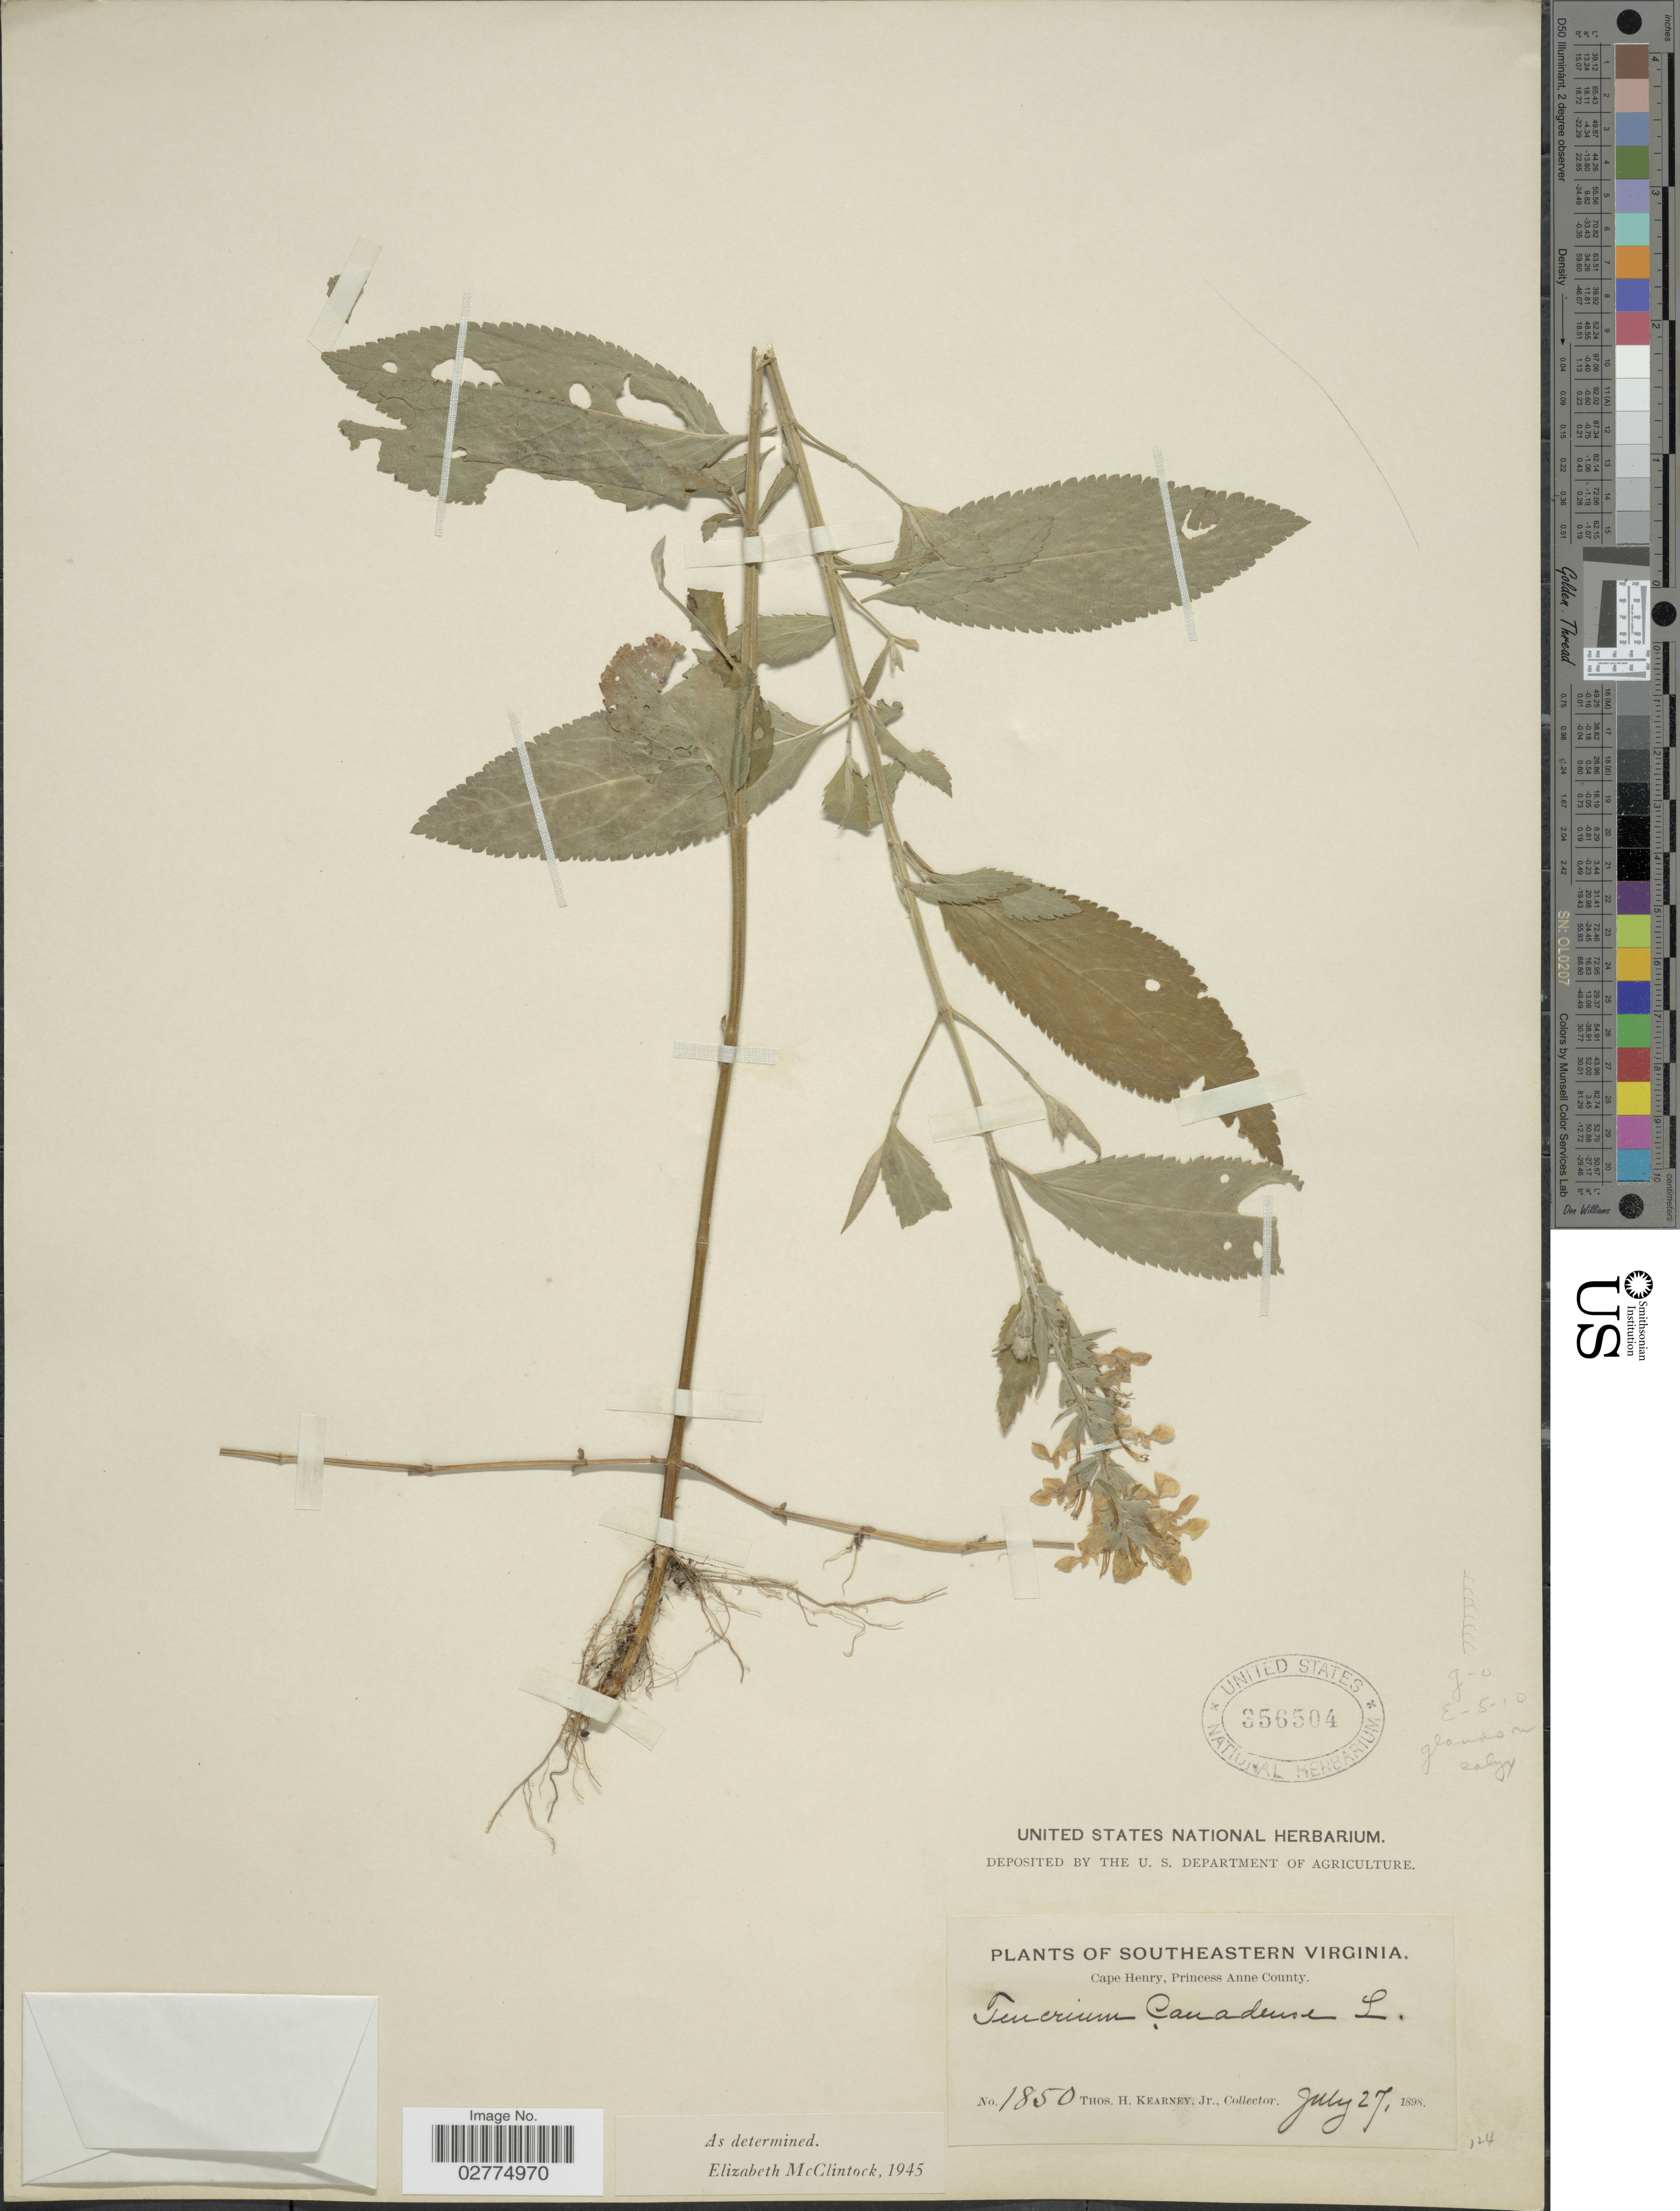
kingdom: Plantae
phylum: Tracheophyta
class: Magnoliopsida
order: Lamiales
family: Lamiaceae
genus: Teucrium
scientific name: Teucrium canadense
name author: L.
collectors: T. H. Kearney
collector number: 1850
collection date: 1898-07-27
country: United States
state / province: Virginia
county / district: City of Virginia Beach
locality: Southeastern Virginia. Cape Henry, Princess Anne (=historic county name) County.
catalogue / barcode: US 356504